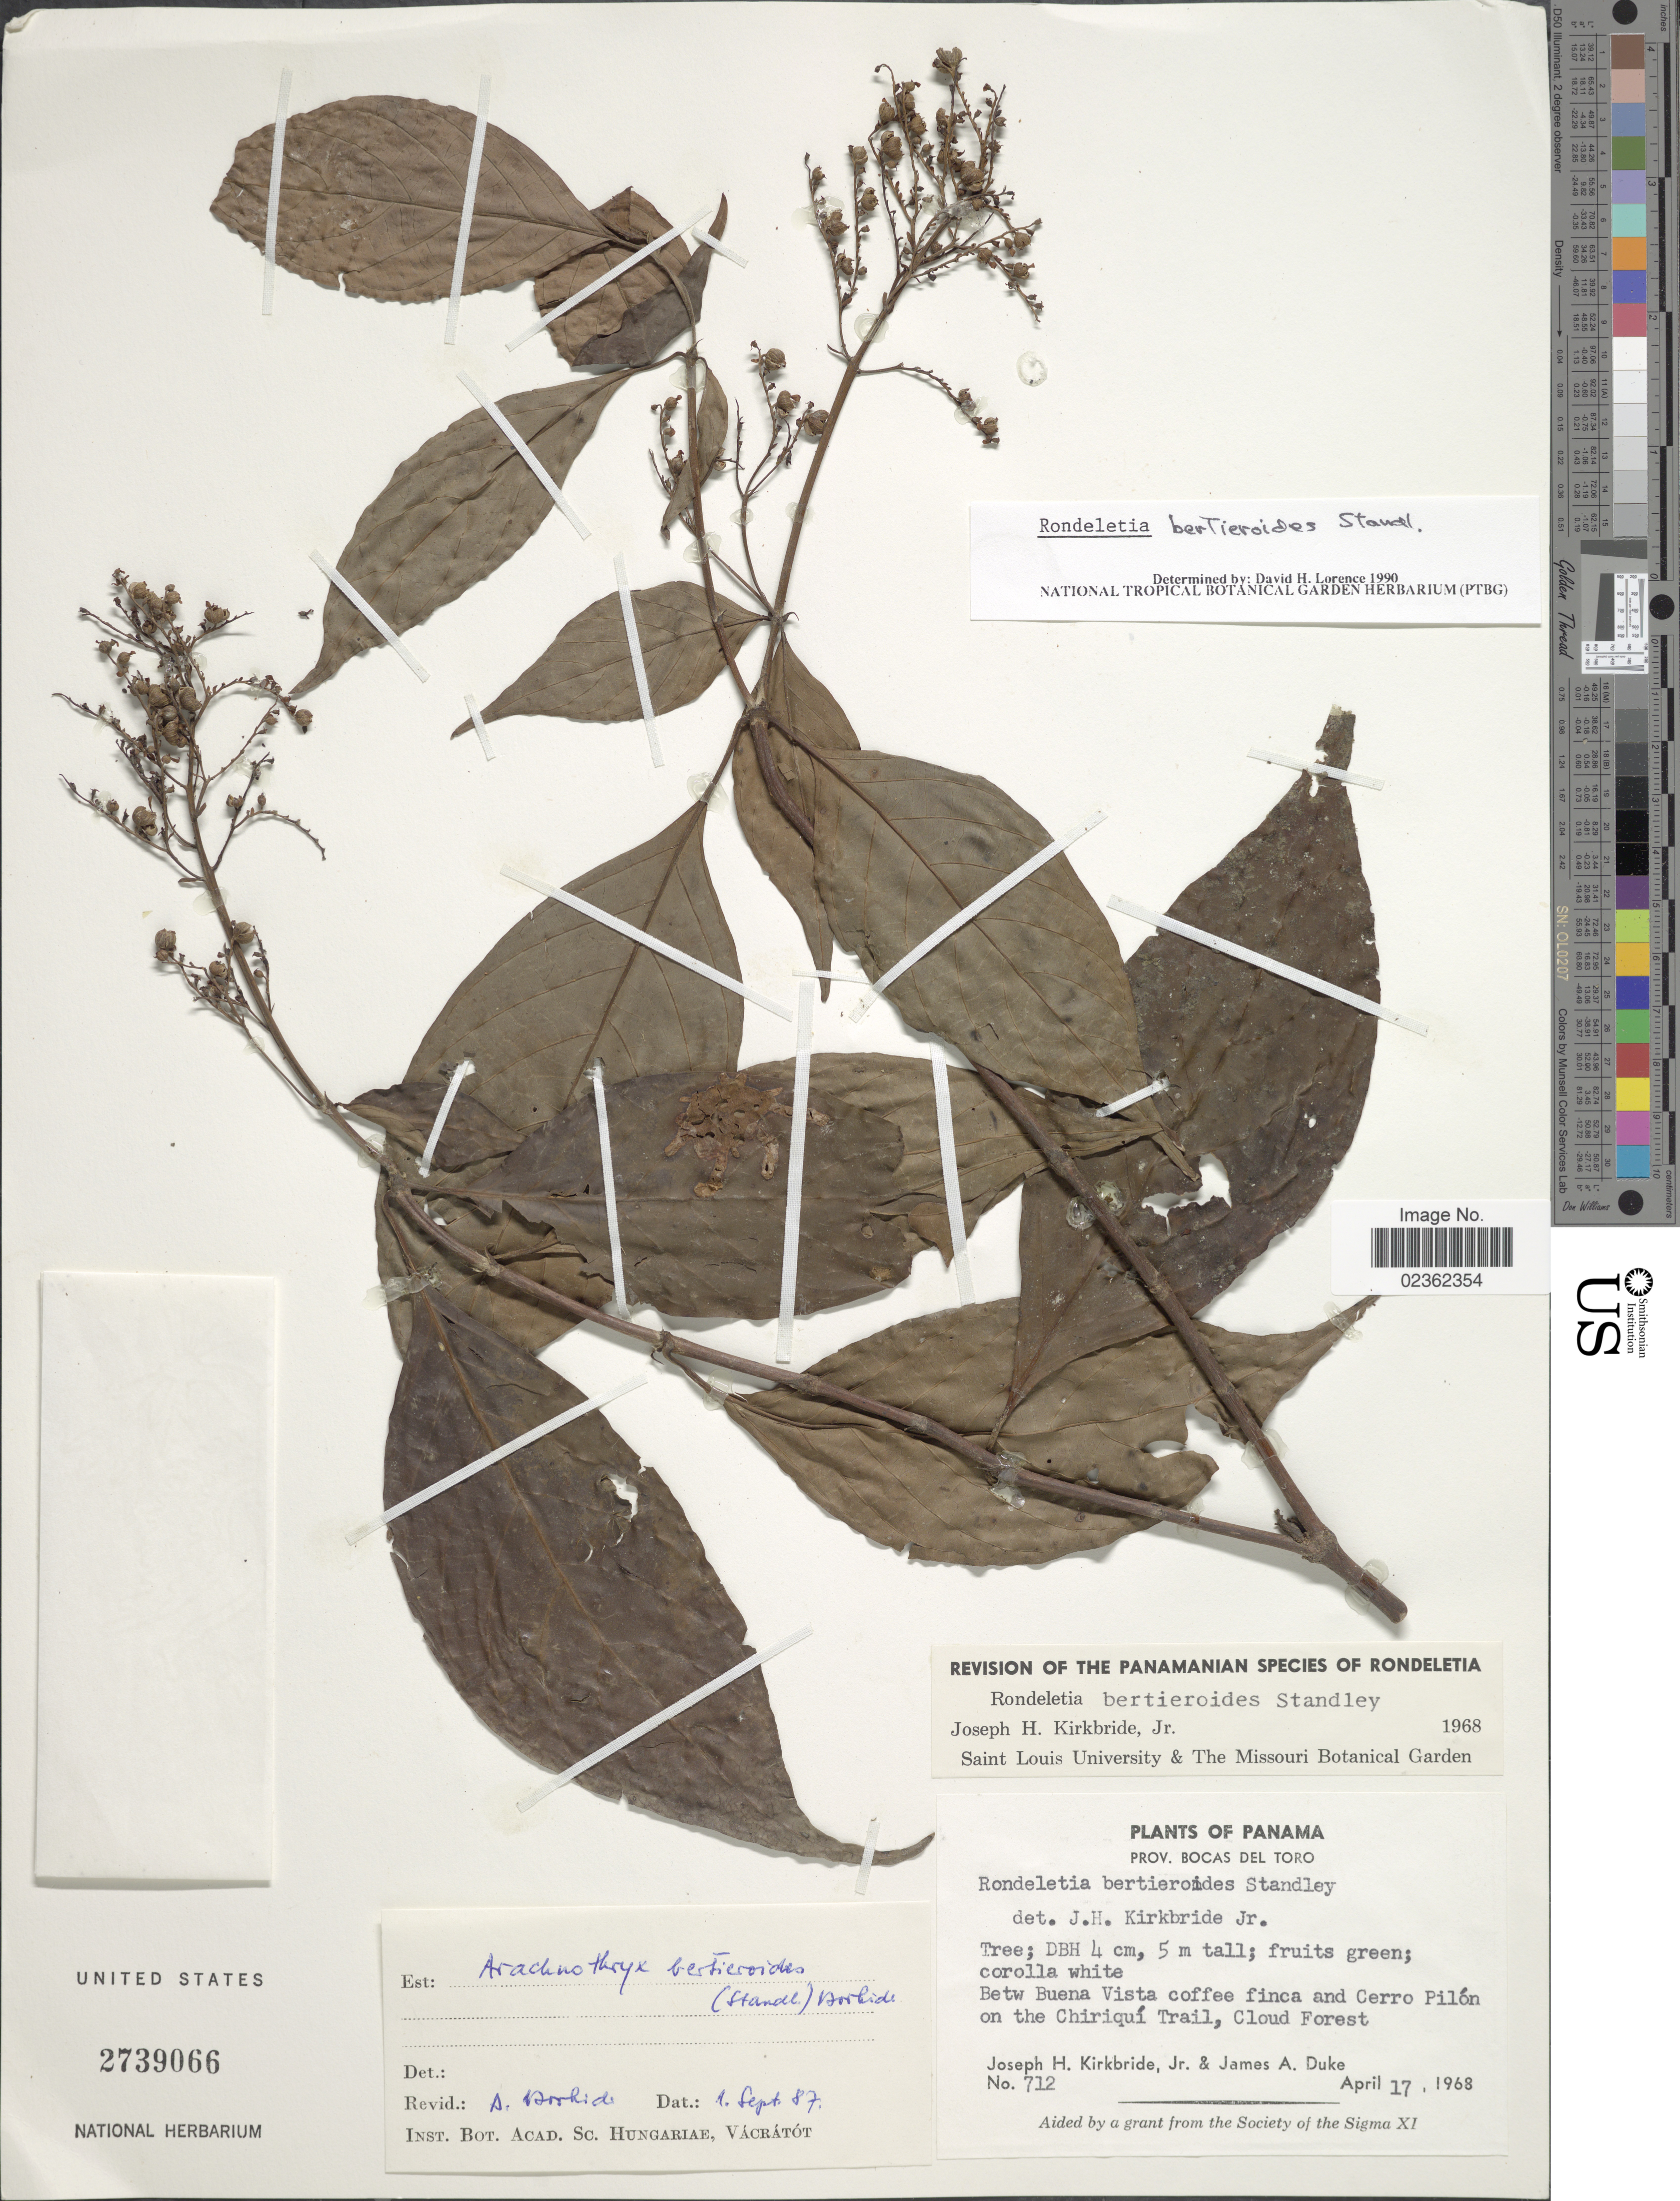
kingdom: Plantae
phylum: Tracheophyta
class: Magnoliopsida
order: Gentianales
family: Rubiaceae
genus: Arachnothryx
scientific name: Arachnothryx bertieroides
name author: (Standl.) Borhidi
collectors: J. H. Kirkbride & J. A. Duke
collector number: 712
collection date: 1968-04-17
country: Panama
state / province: Bocas del Toro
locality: Betw Buena Vista coffee finca and Cerro Pilon on the Chiriqui Trail.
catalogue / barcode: US 2739066